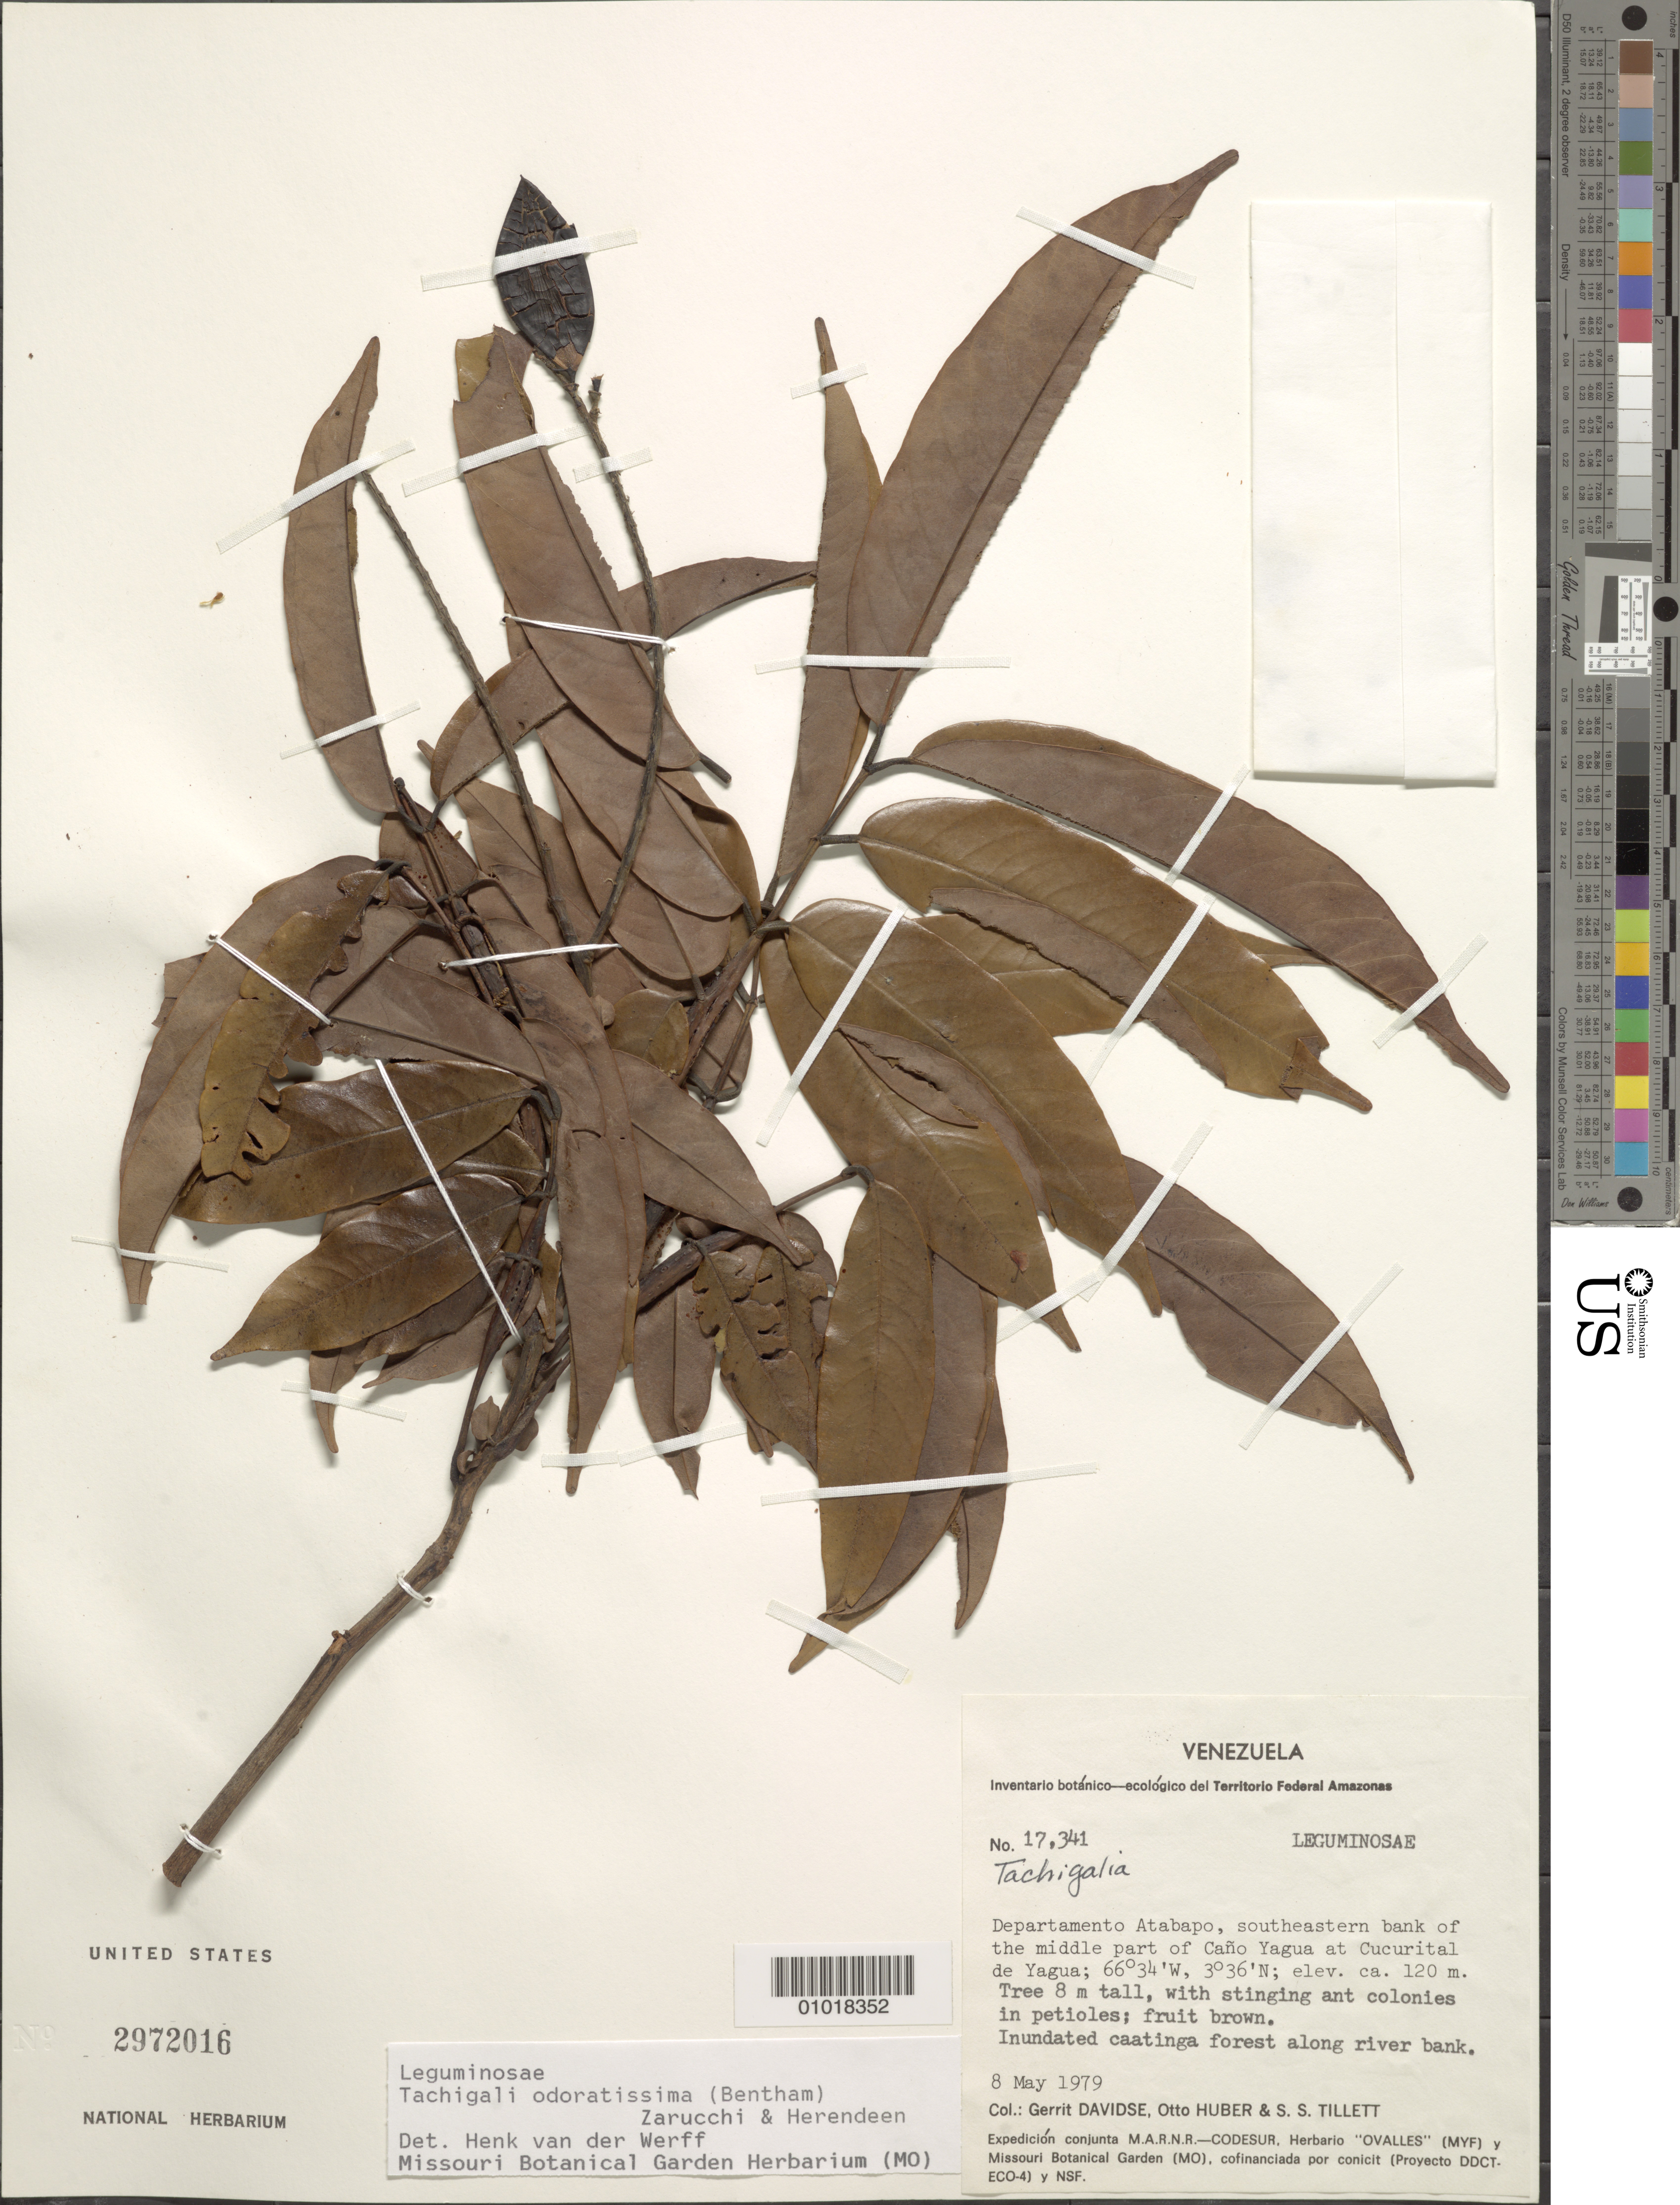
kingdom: Plantae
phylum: Tracheophyta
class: Magnoliopsida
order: Fabales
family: Fabaceae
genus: Tachigali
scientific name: Tachigali odoratissima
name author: (Benth. ex Spruce) Zarucchi & Herend.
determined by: van der Werff, H., (MO), Missouri Botanical Garden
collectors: G. Davidse, O. Huber & S. S. Tillett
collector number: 17341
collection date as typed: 8-May-79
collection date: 1979-05-08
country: Venezuela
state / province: Amazonas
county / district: Atabapo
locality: Cucurital de Yagua, SE bank of the middle part of Caño Yagua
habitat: Inundated caatinga forest along river bank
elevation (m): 120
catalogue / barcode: US 2972016